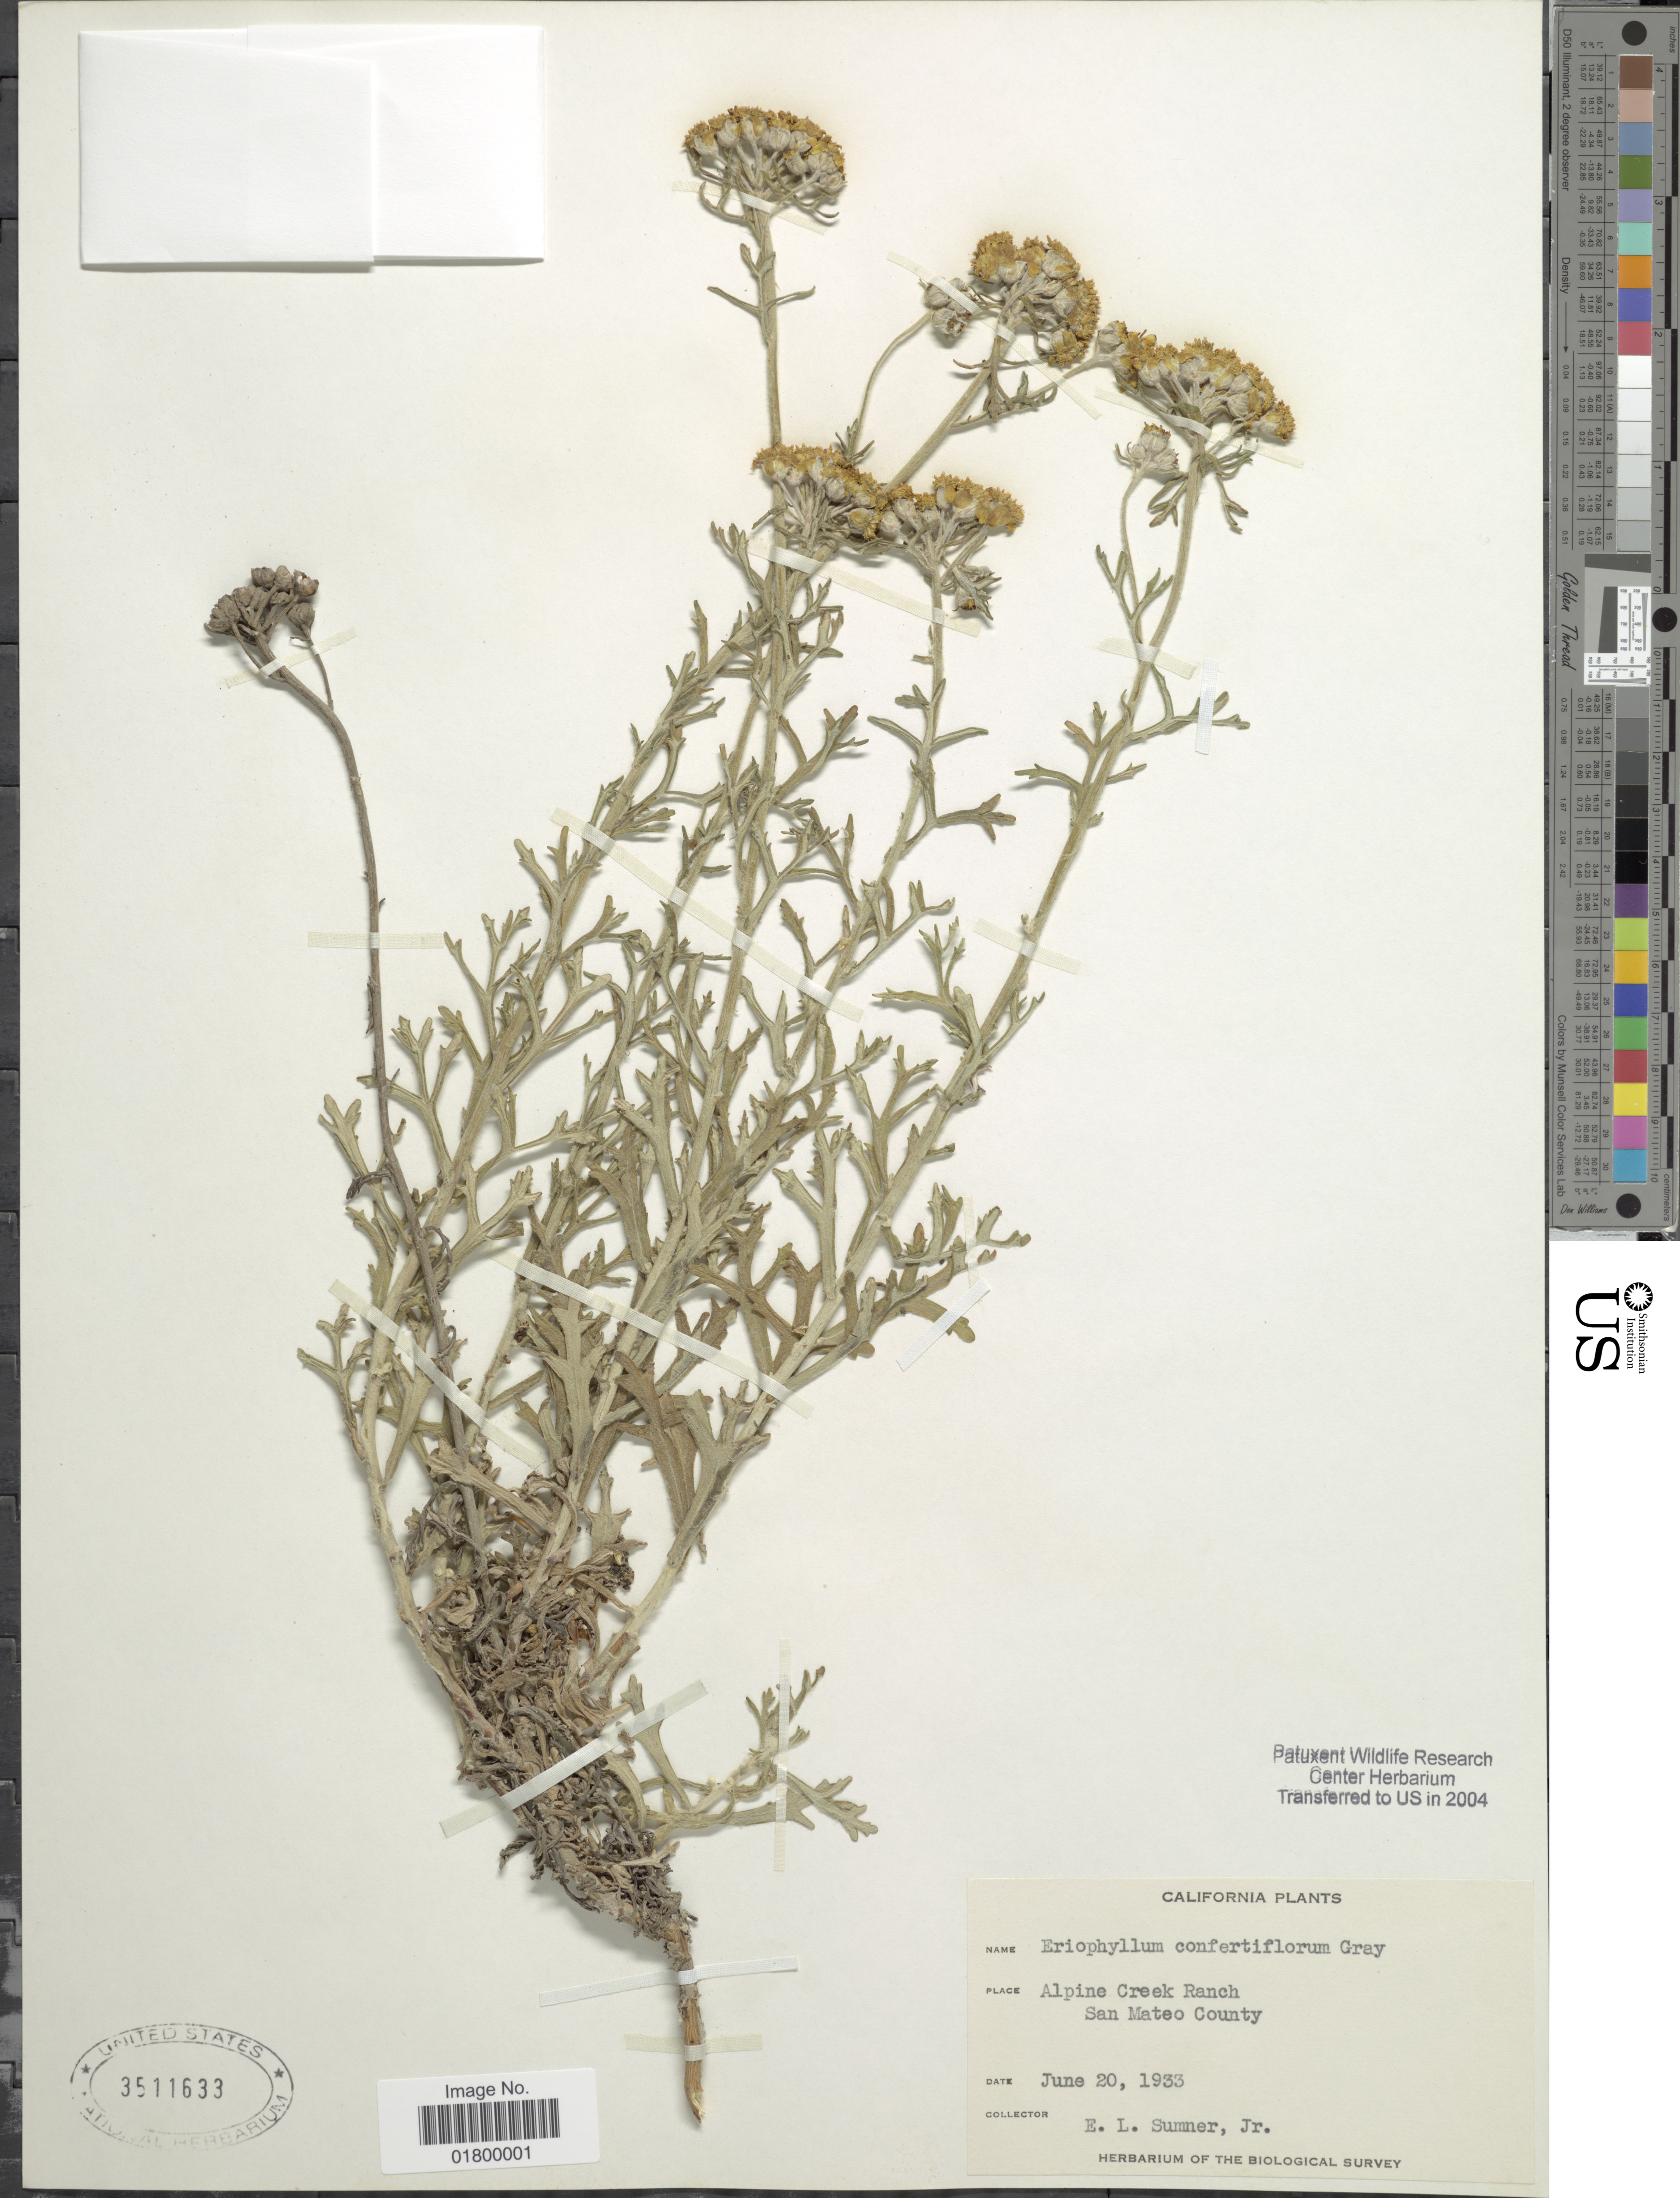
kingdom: Plantae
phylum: Tracheophyta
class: Magnoliopsida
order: Asterales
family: Asteraceae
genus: Eriophyllum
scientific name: Eriophyllum confertiflorum var. tridactylum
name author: (Rydb.) Munz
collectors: E. Sumner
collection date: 1933-06-20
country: United States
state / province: California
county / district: San Mateo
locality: Alpine Creek Ranch, San Mateo County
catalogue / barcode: US 3511633